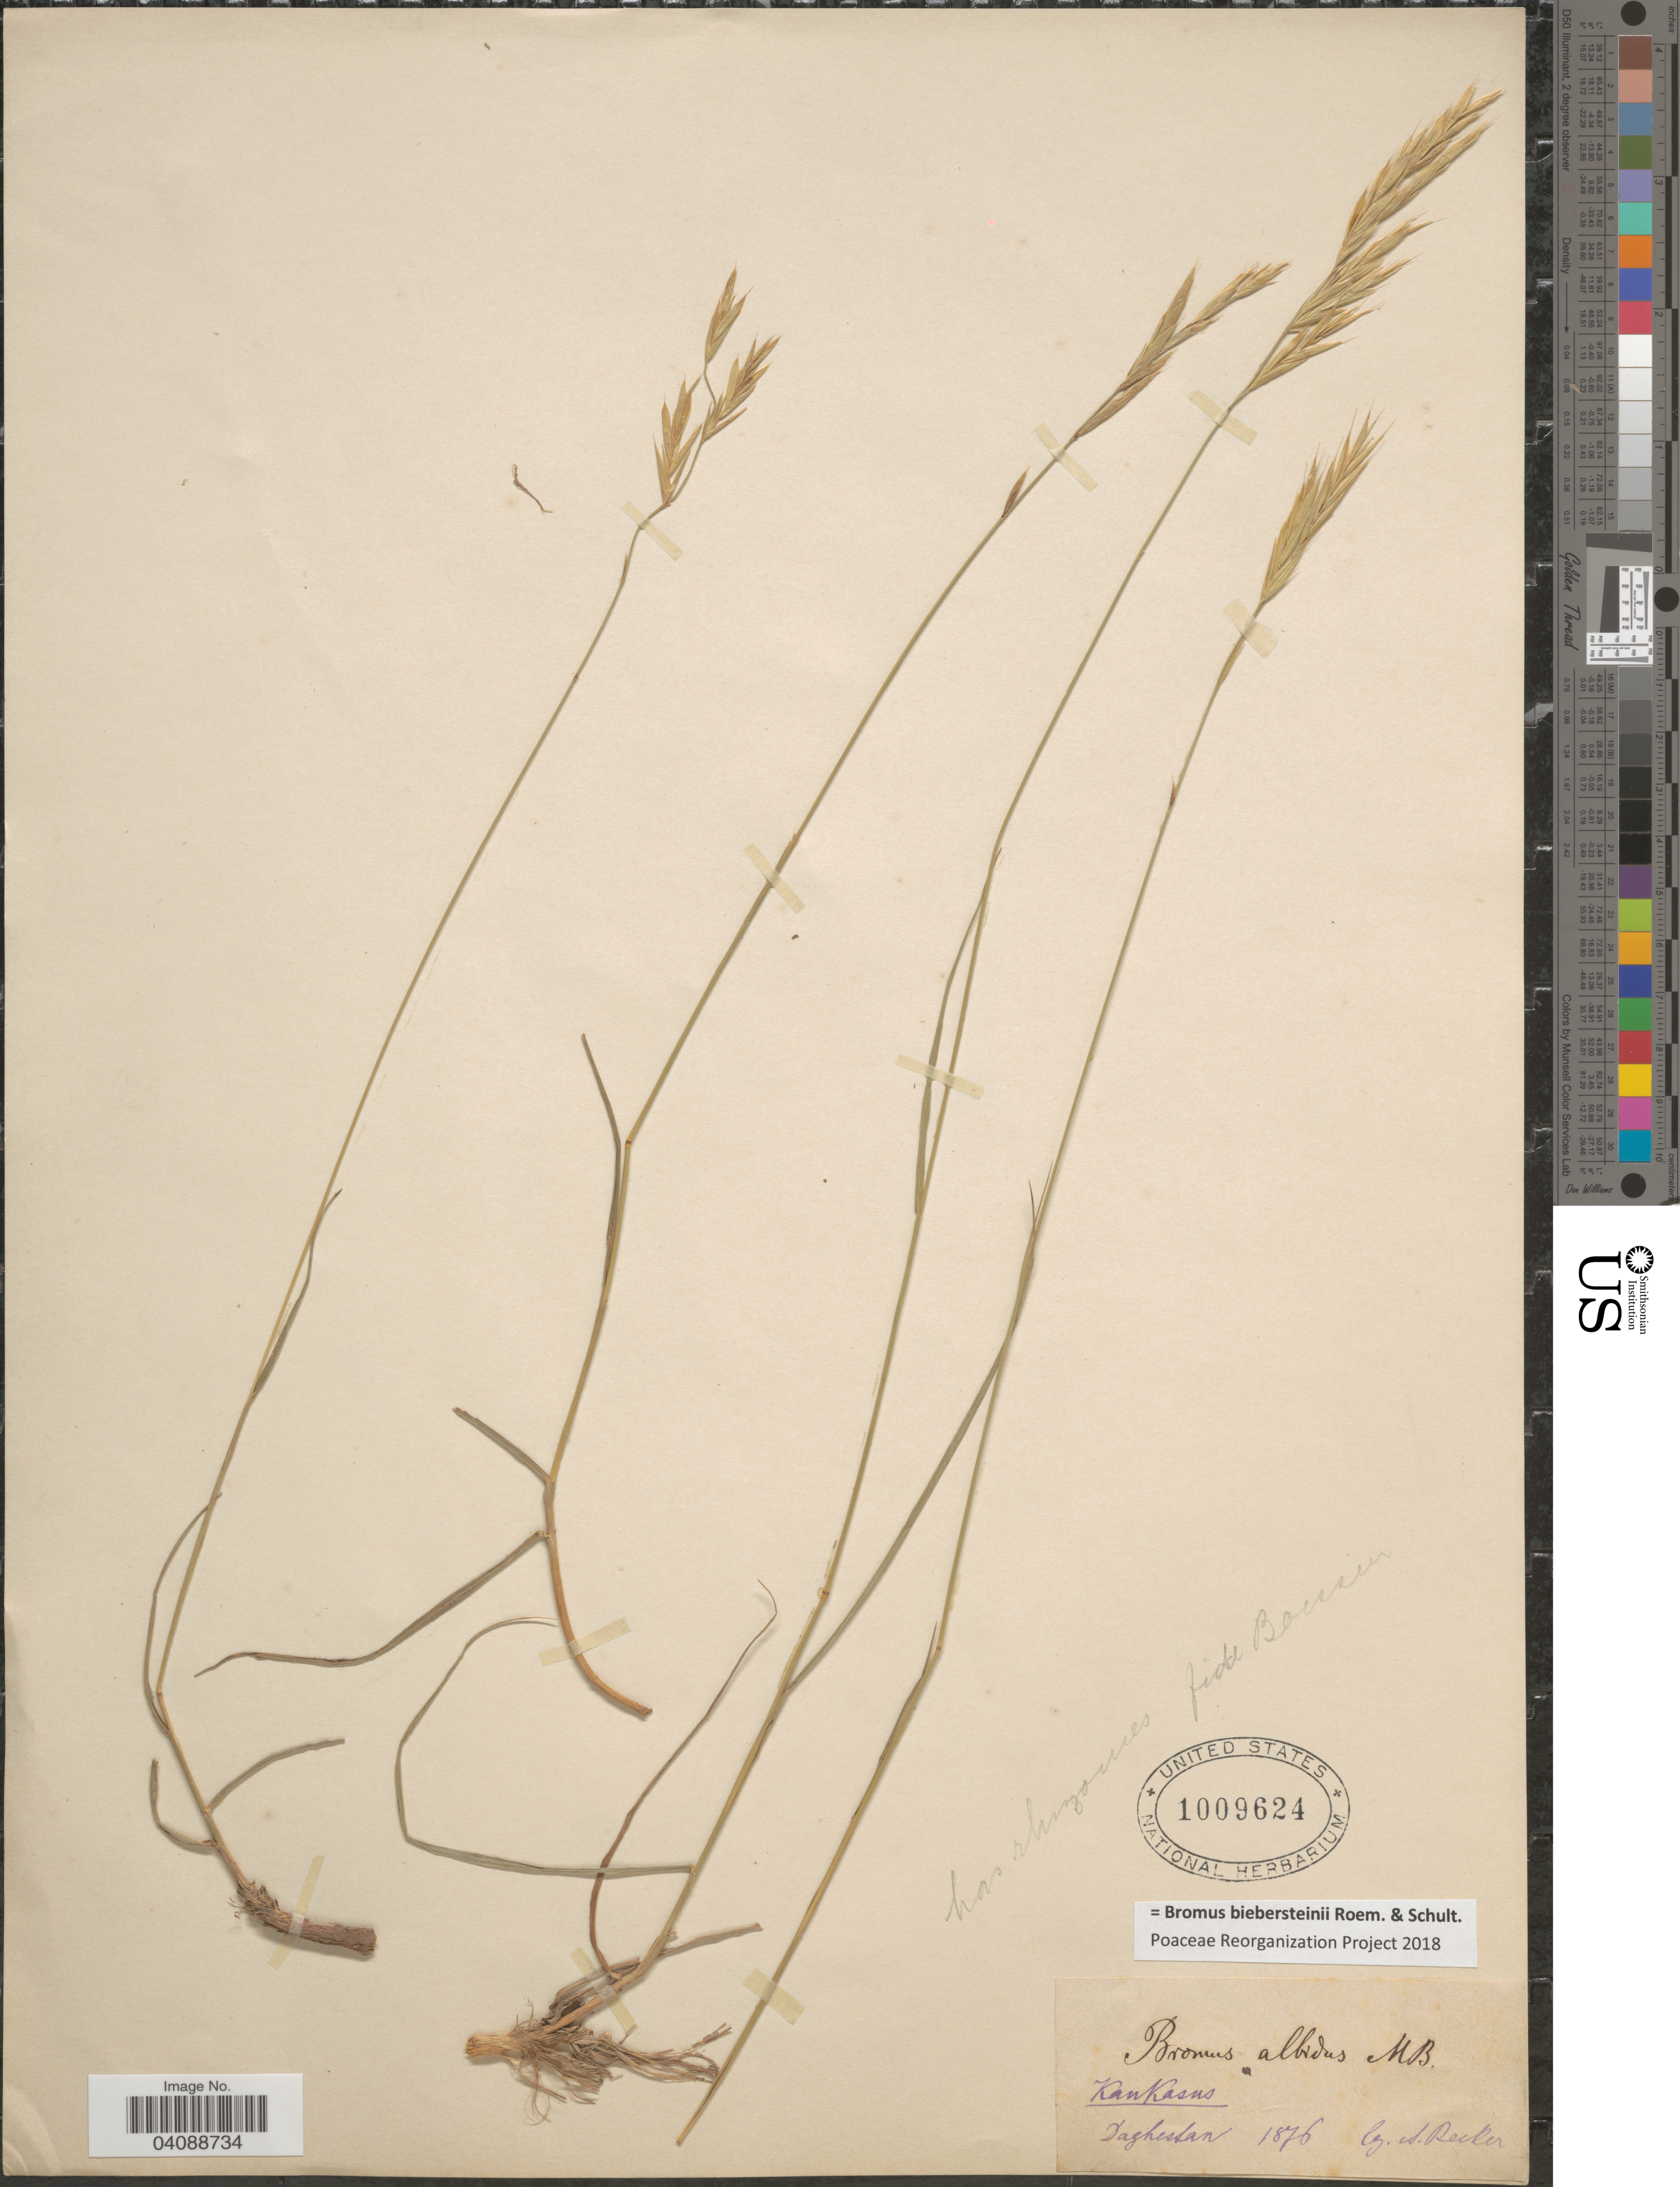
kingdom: Plantae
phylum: Tracheophyta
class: Liliopsida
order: Poales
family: Poaceae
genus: Bromus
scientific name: Bromus biebersteinii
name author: Roem. & Schult.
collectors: S. Recker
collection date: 1876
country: Russian Federation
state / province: Dagestan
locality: Kaukasus. Daghesan.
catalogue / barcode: US 1009624